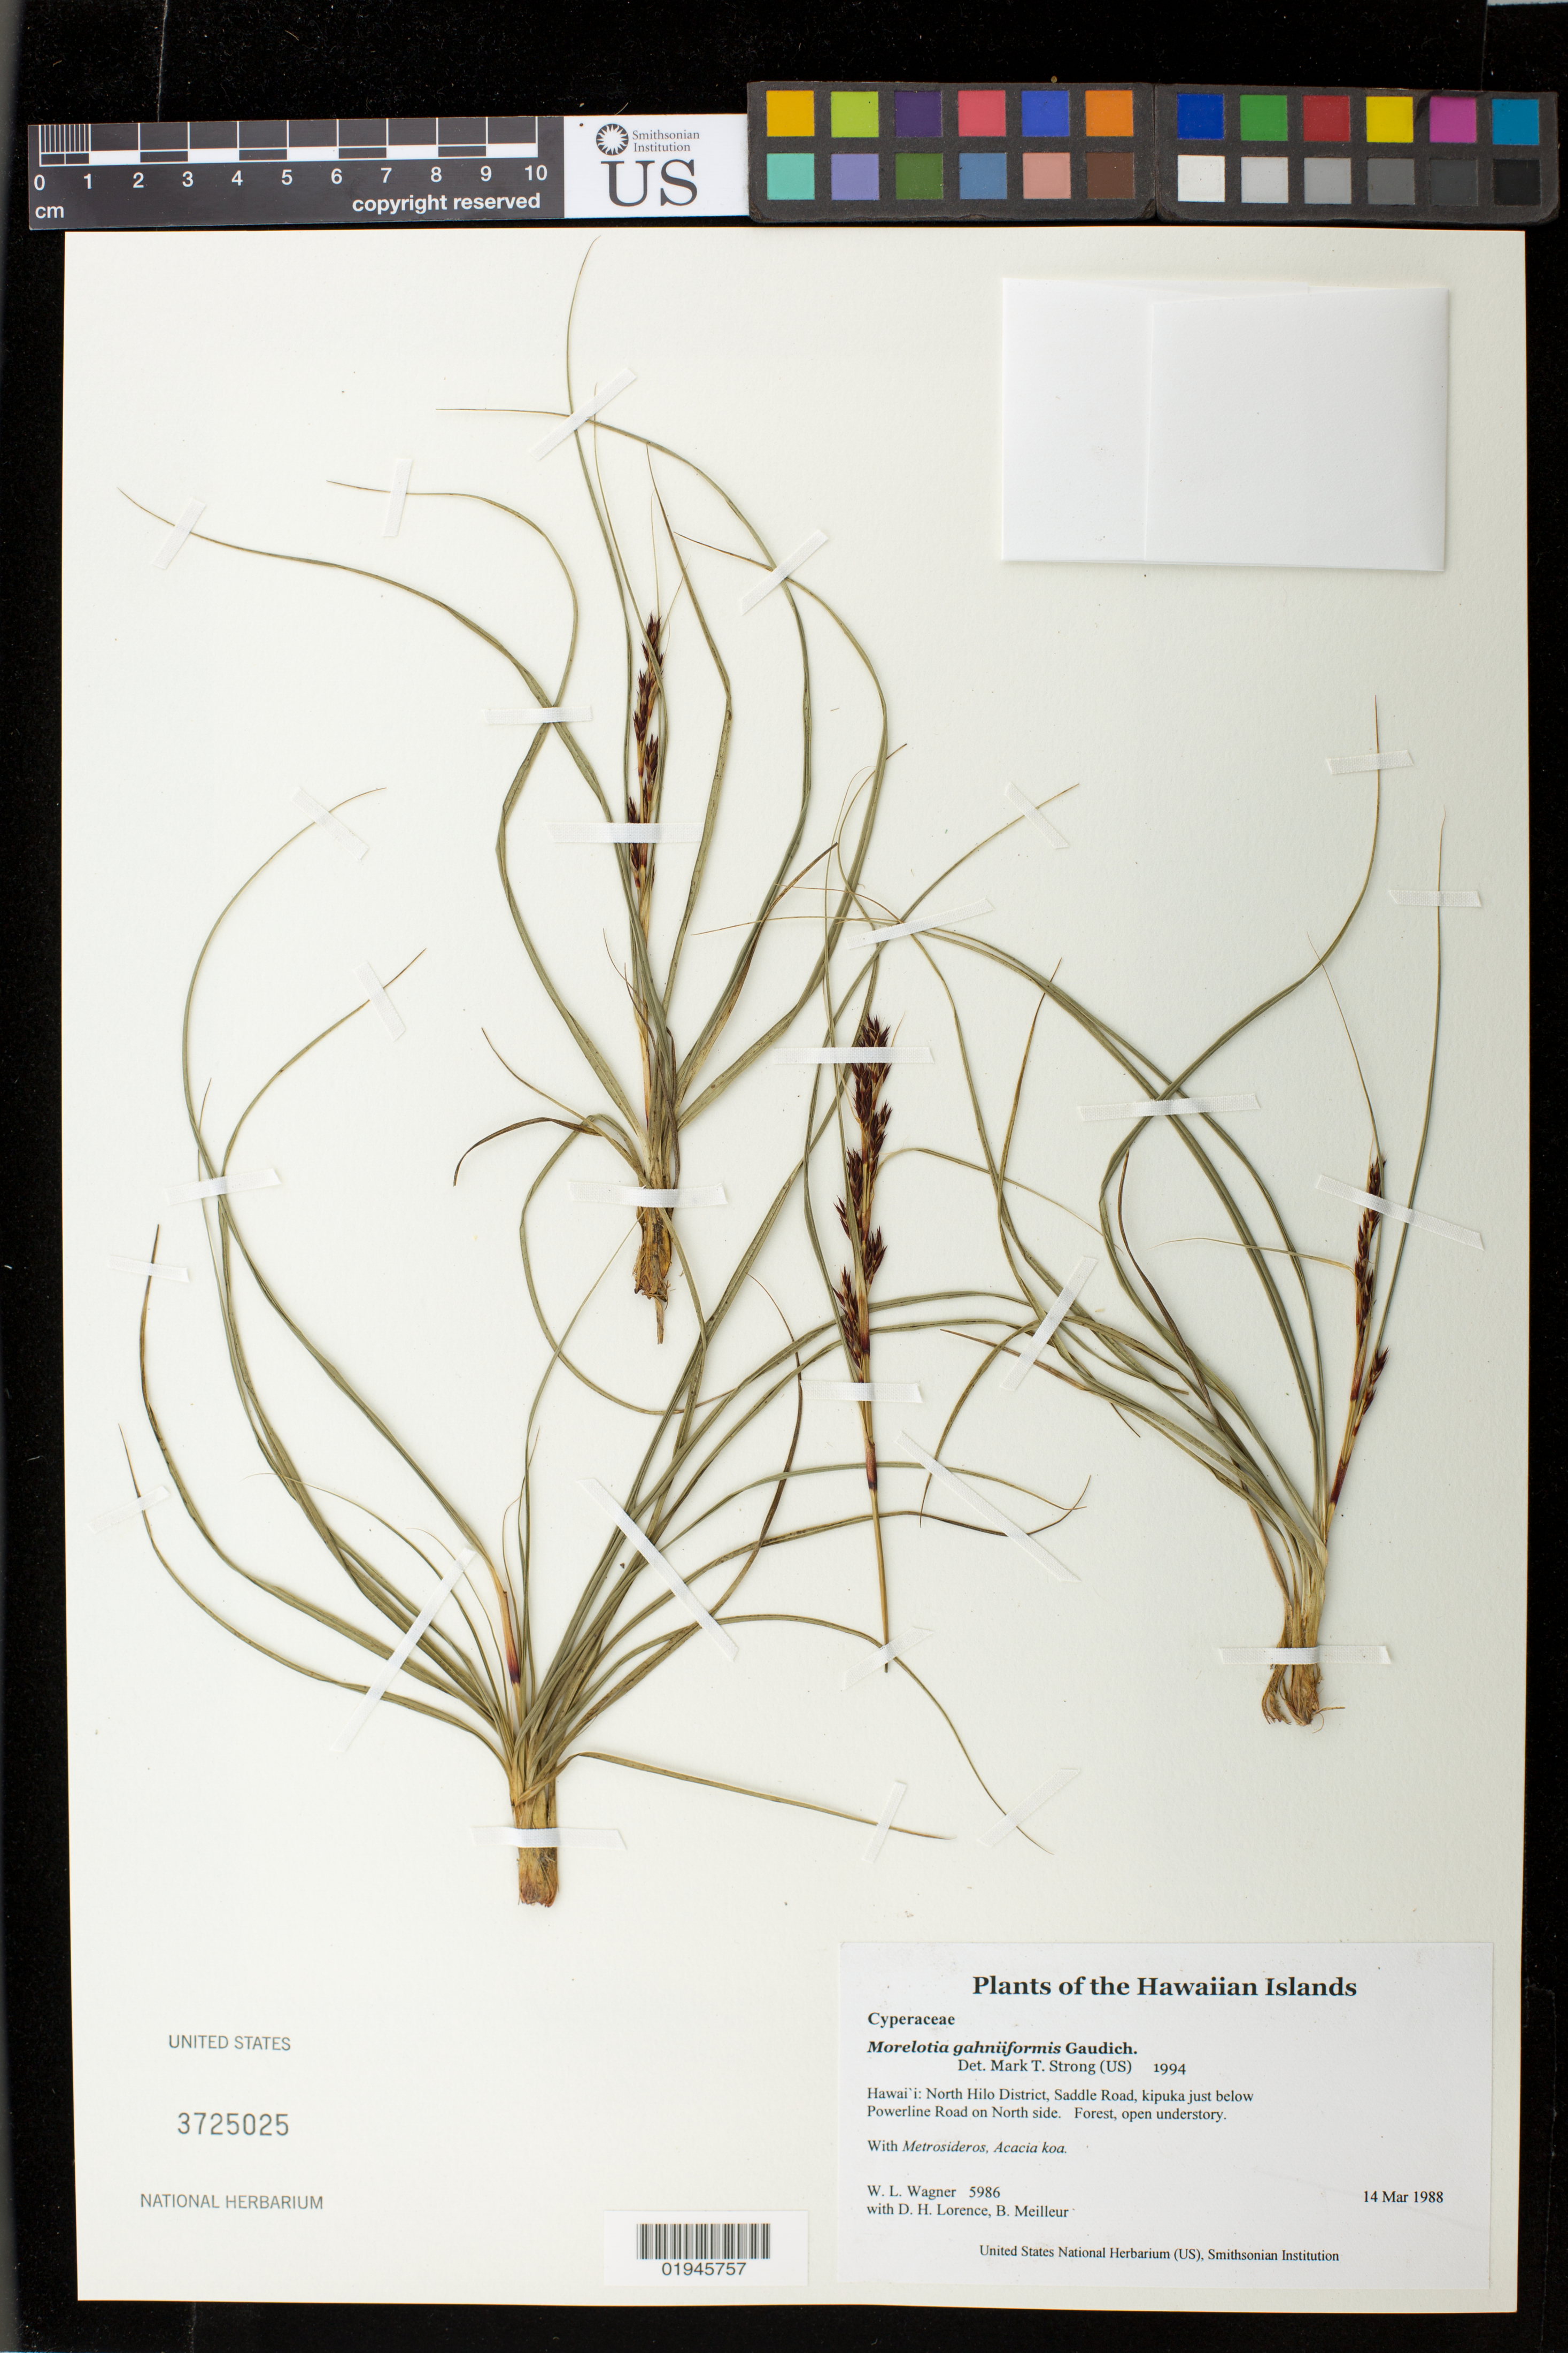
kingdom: Plantae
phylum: Tracheophyta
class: Liliopsida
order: Poales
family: Cyperaceae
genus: Morelotia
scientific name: Morelotia gahniiformis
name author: Gaudich.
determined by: Strong, M. T., (US), Smithsonian Institution - National Museum of Natural History (UNITED STATES)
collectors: W. L. Wagner, D. Lorence & B. Meilleur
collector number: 5986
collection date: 1988-03-14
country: United States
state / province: Hawaii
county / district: Hawaii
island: Hawaii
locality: North Hilo District, Saddle Road, kipuka just below Powerline Road on North side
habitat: Forest, open understory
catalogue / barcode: US 3725025